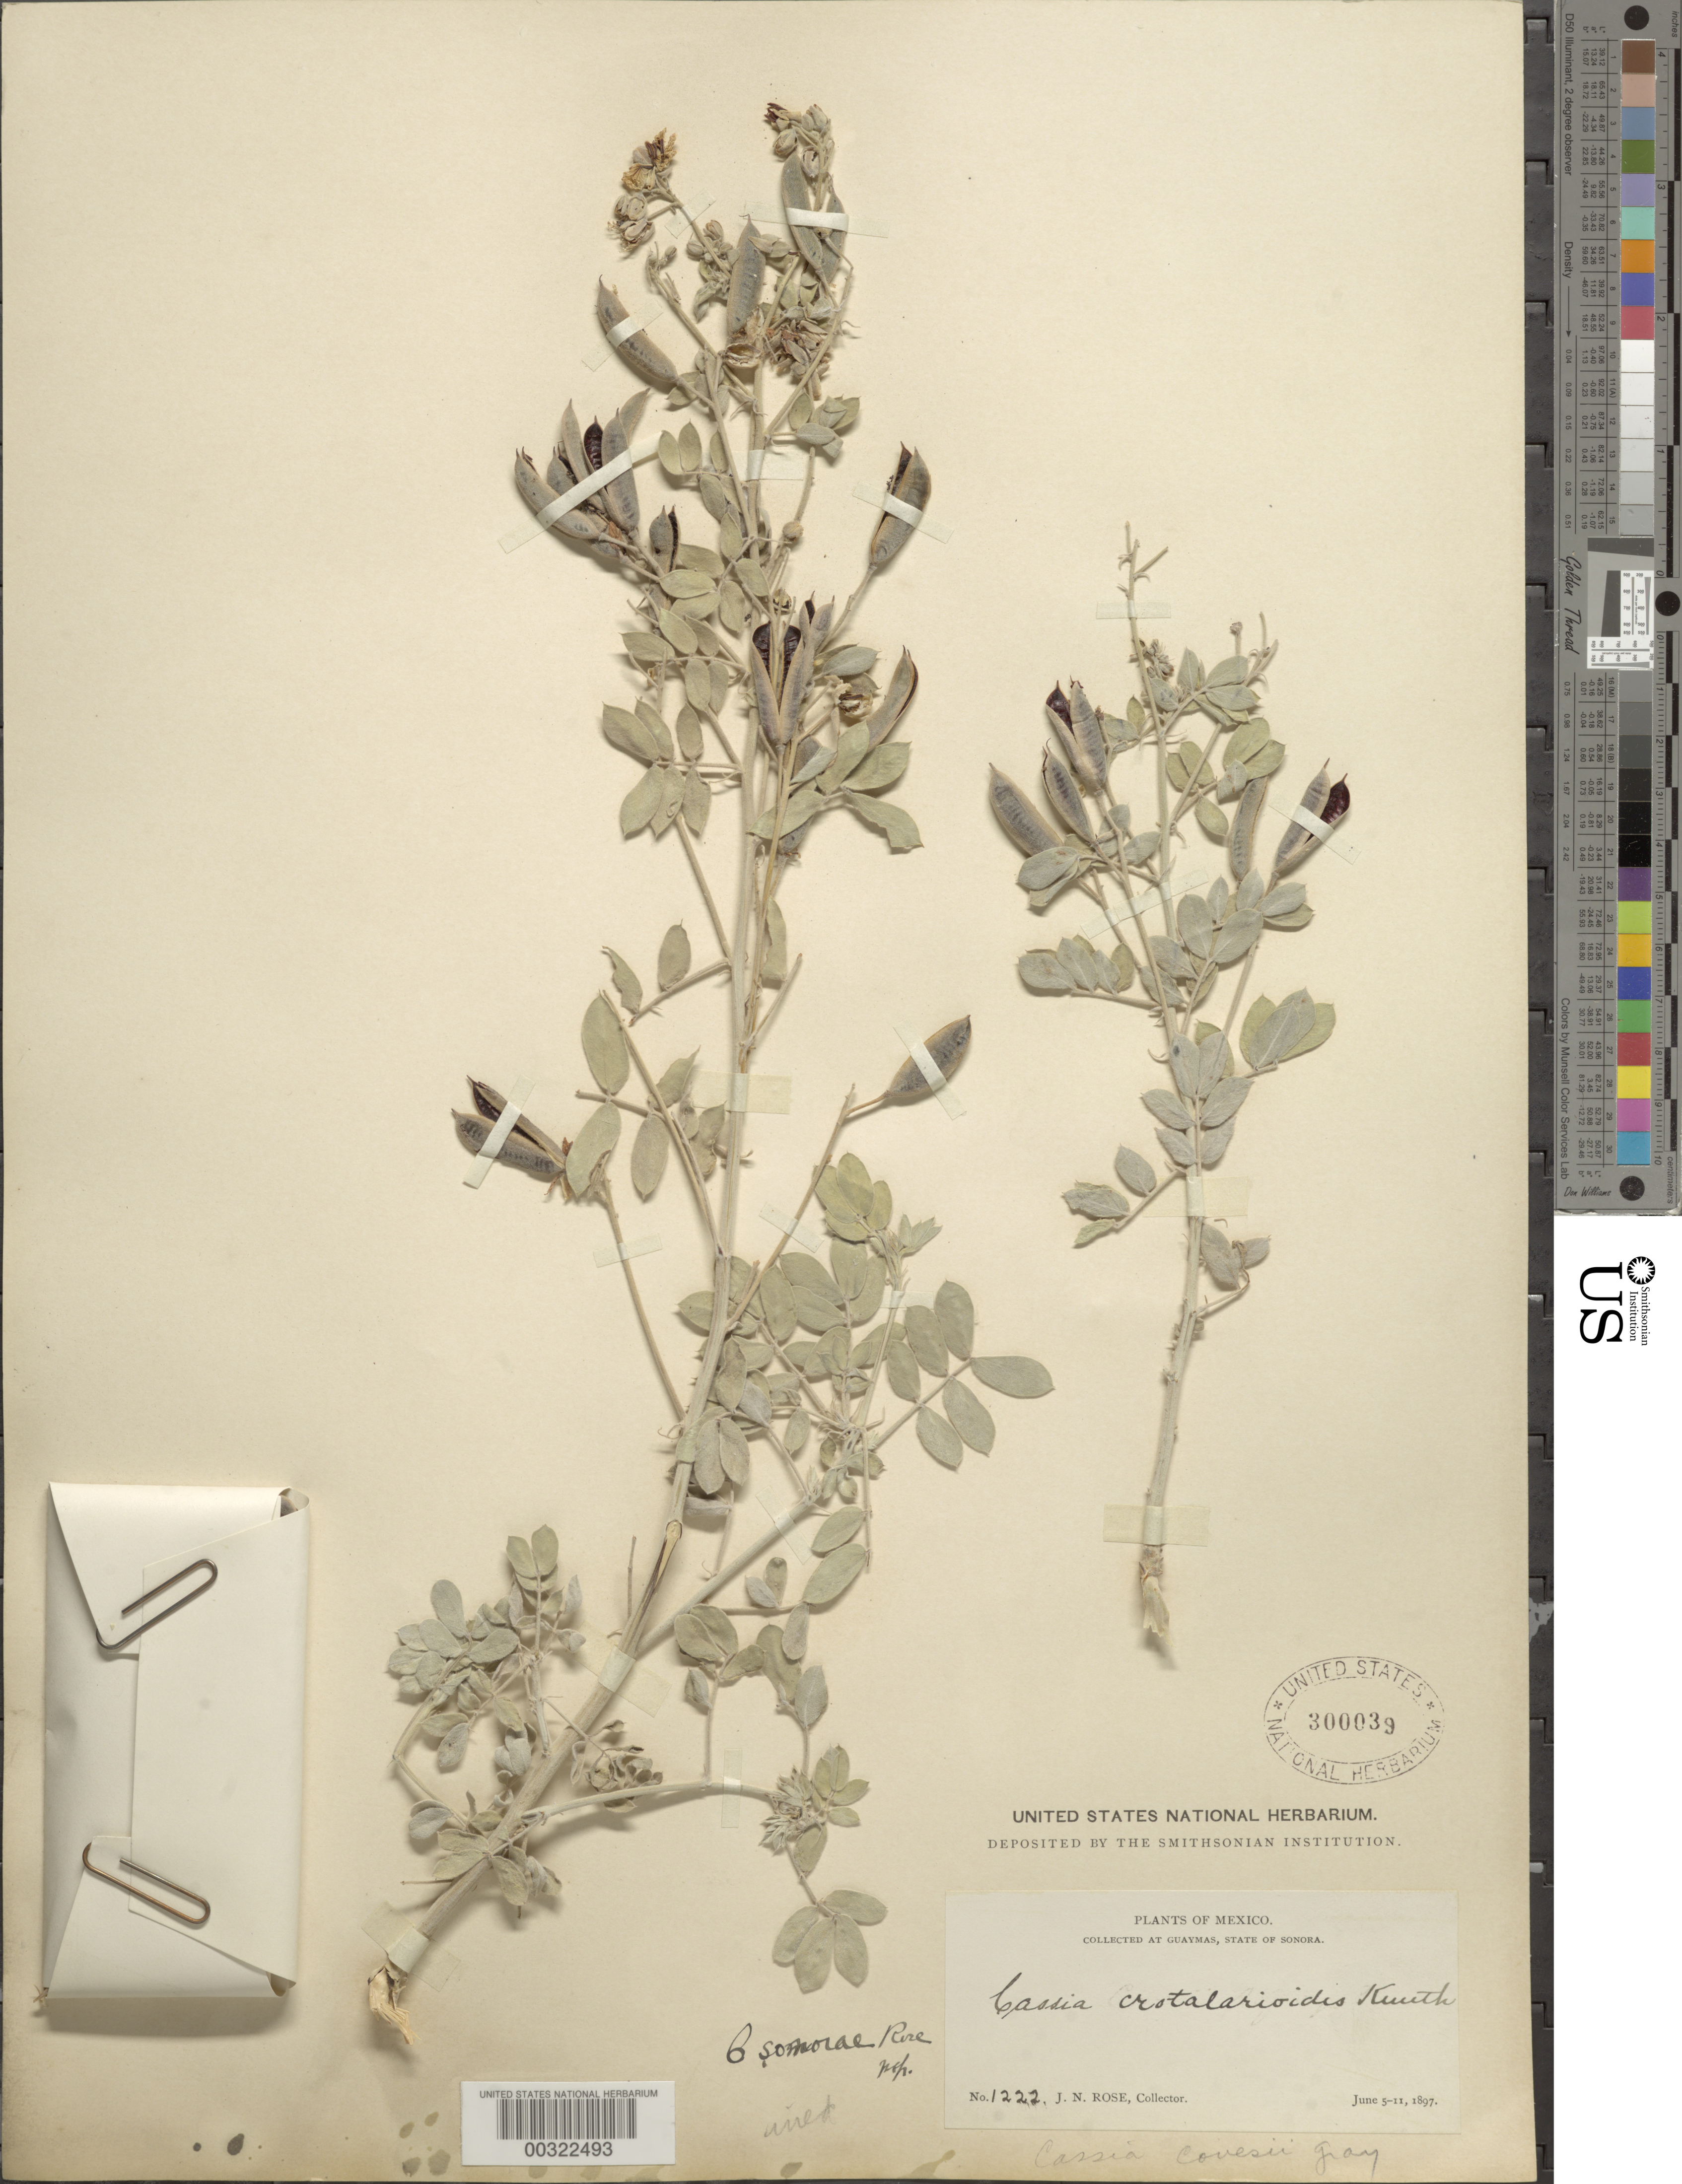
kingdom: Plantae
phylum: Tracheophyta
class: Magnoliopsida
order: Fabales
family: Fabaceae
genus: Senna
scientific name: Senna covesii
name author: (A. Gray) H.S. Irwin & Barneby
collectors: J. N. Rose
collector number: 1222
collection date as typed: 05 Jun 1897 to 11 Jun 1897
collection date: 1897-06-05/1897-06-11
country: Mexico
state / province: Sonora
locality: At Guaymas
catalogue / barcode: US 300039